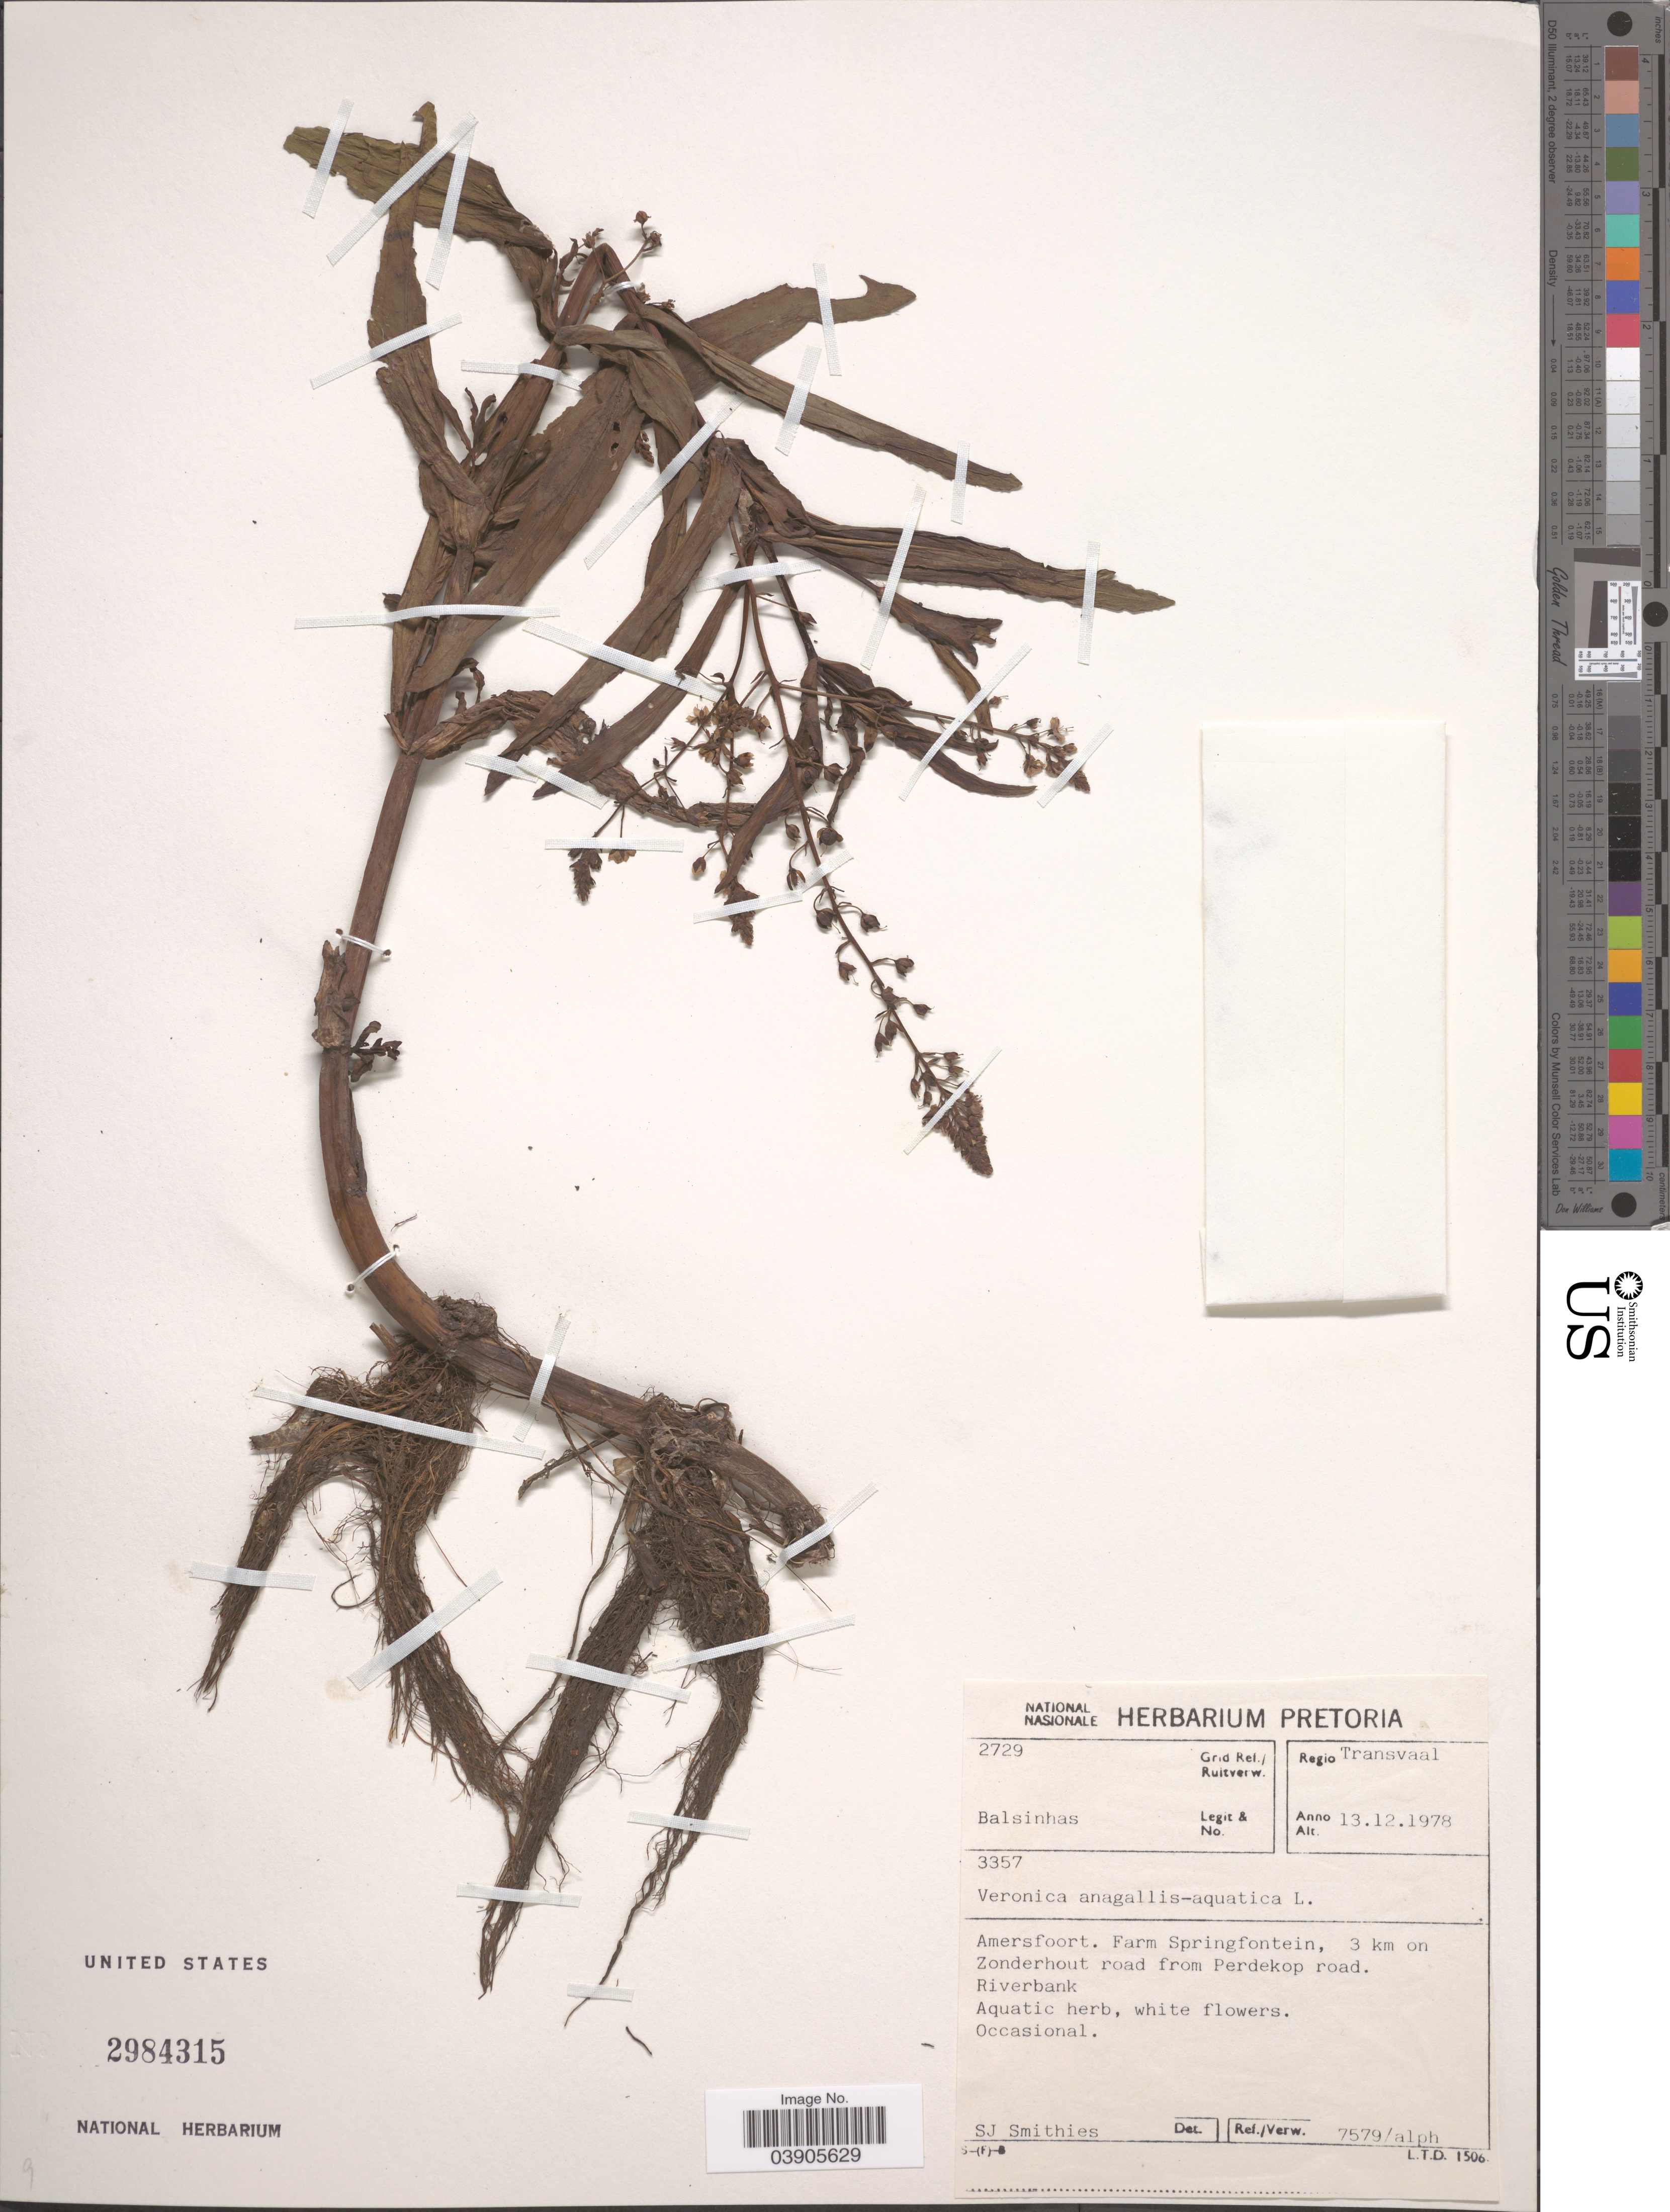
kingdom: Plantae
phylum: Tracheophyta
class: Magnoliopsida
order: Lamiales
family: Plantaginaceae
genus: Veronica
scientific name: Veronica anagallis-aquatica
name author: L.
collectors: Balsinhas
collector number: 3357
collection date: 1978-12-13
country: South Africa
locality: Grid Ref./ Ruitverw. 2729. Regio Transvaal. Amersfoort. Farm Springfontein, 3 km on Zonderhout road from Perdekop road. Riverbank.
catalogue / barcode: US 2984315